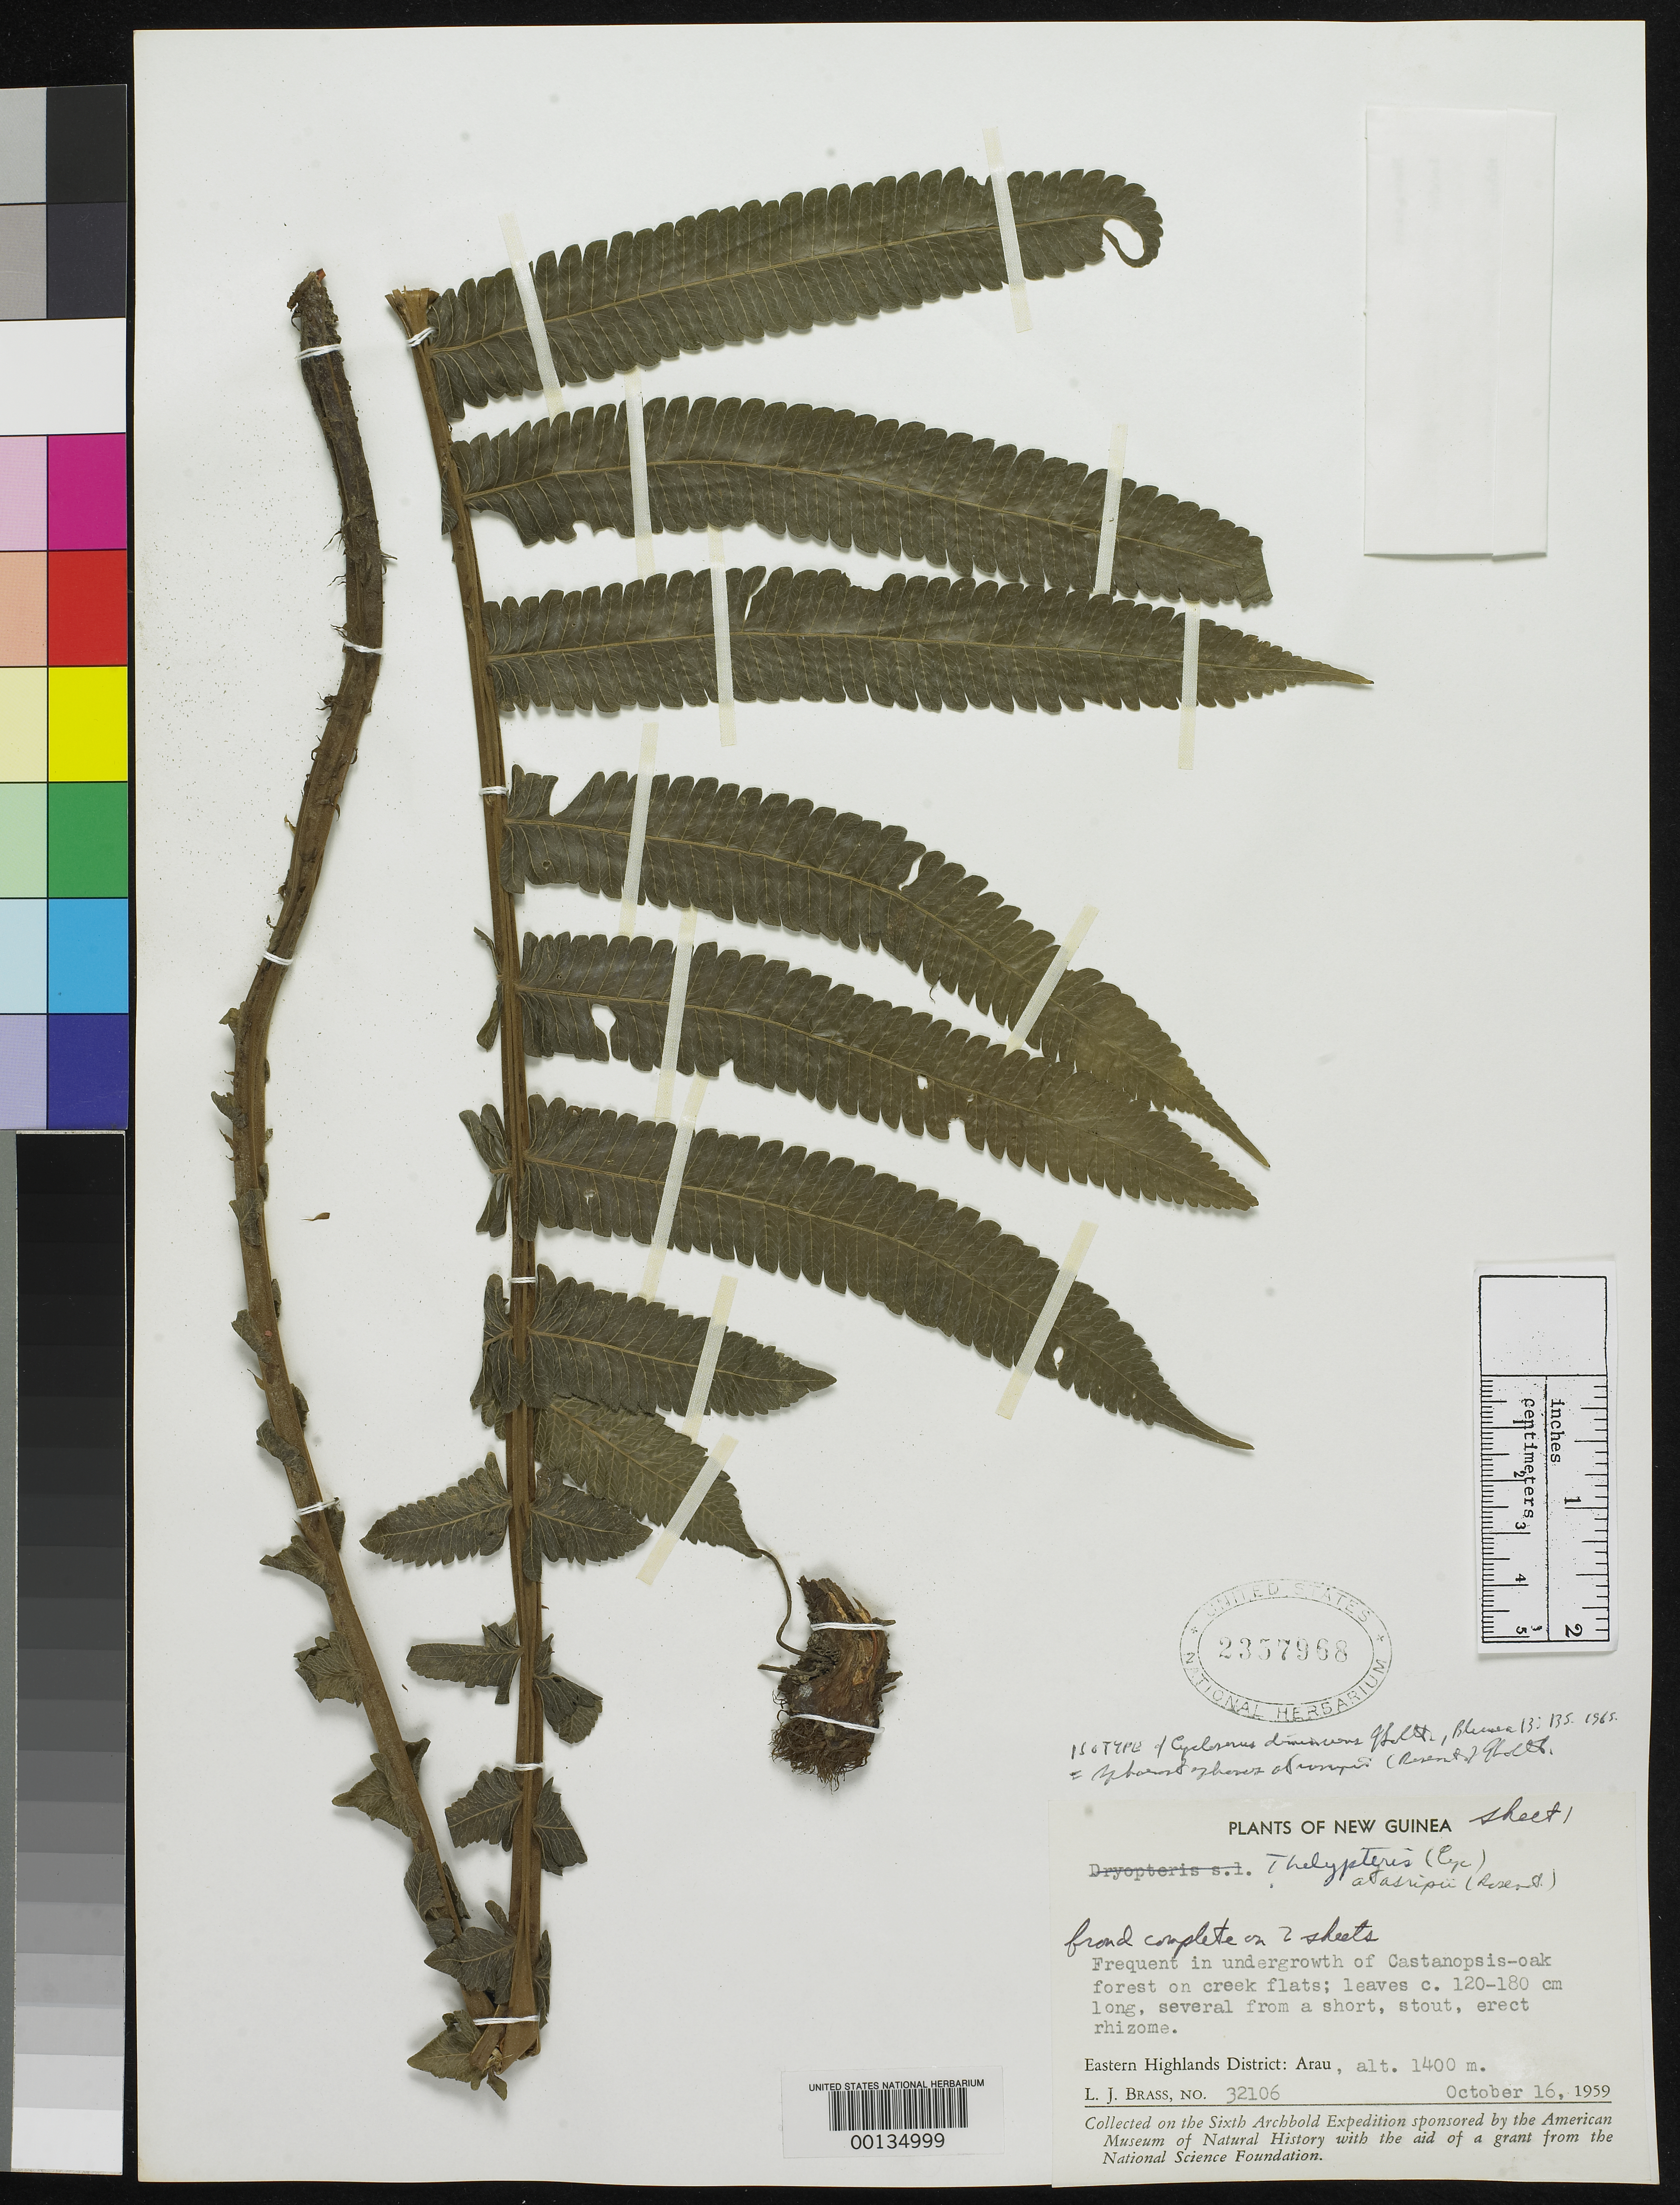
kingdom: Plantae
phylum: Tracheophyta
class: Polypodiopsida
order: Polypodiales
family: Thelypteridaceae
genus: Cyclosorus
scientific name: Cyclosorus diminuens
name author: Holttum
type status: Isotype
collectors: L. J. Brass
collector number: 32106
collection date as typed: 16 Oct 1959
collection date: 1959-10-16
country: Papua New Guinea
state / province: Eastern Highlands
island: New Guinea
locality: Arau.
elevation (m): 1400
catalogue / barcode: US 2357968